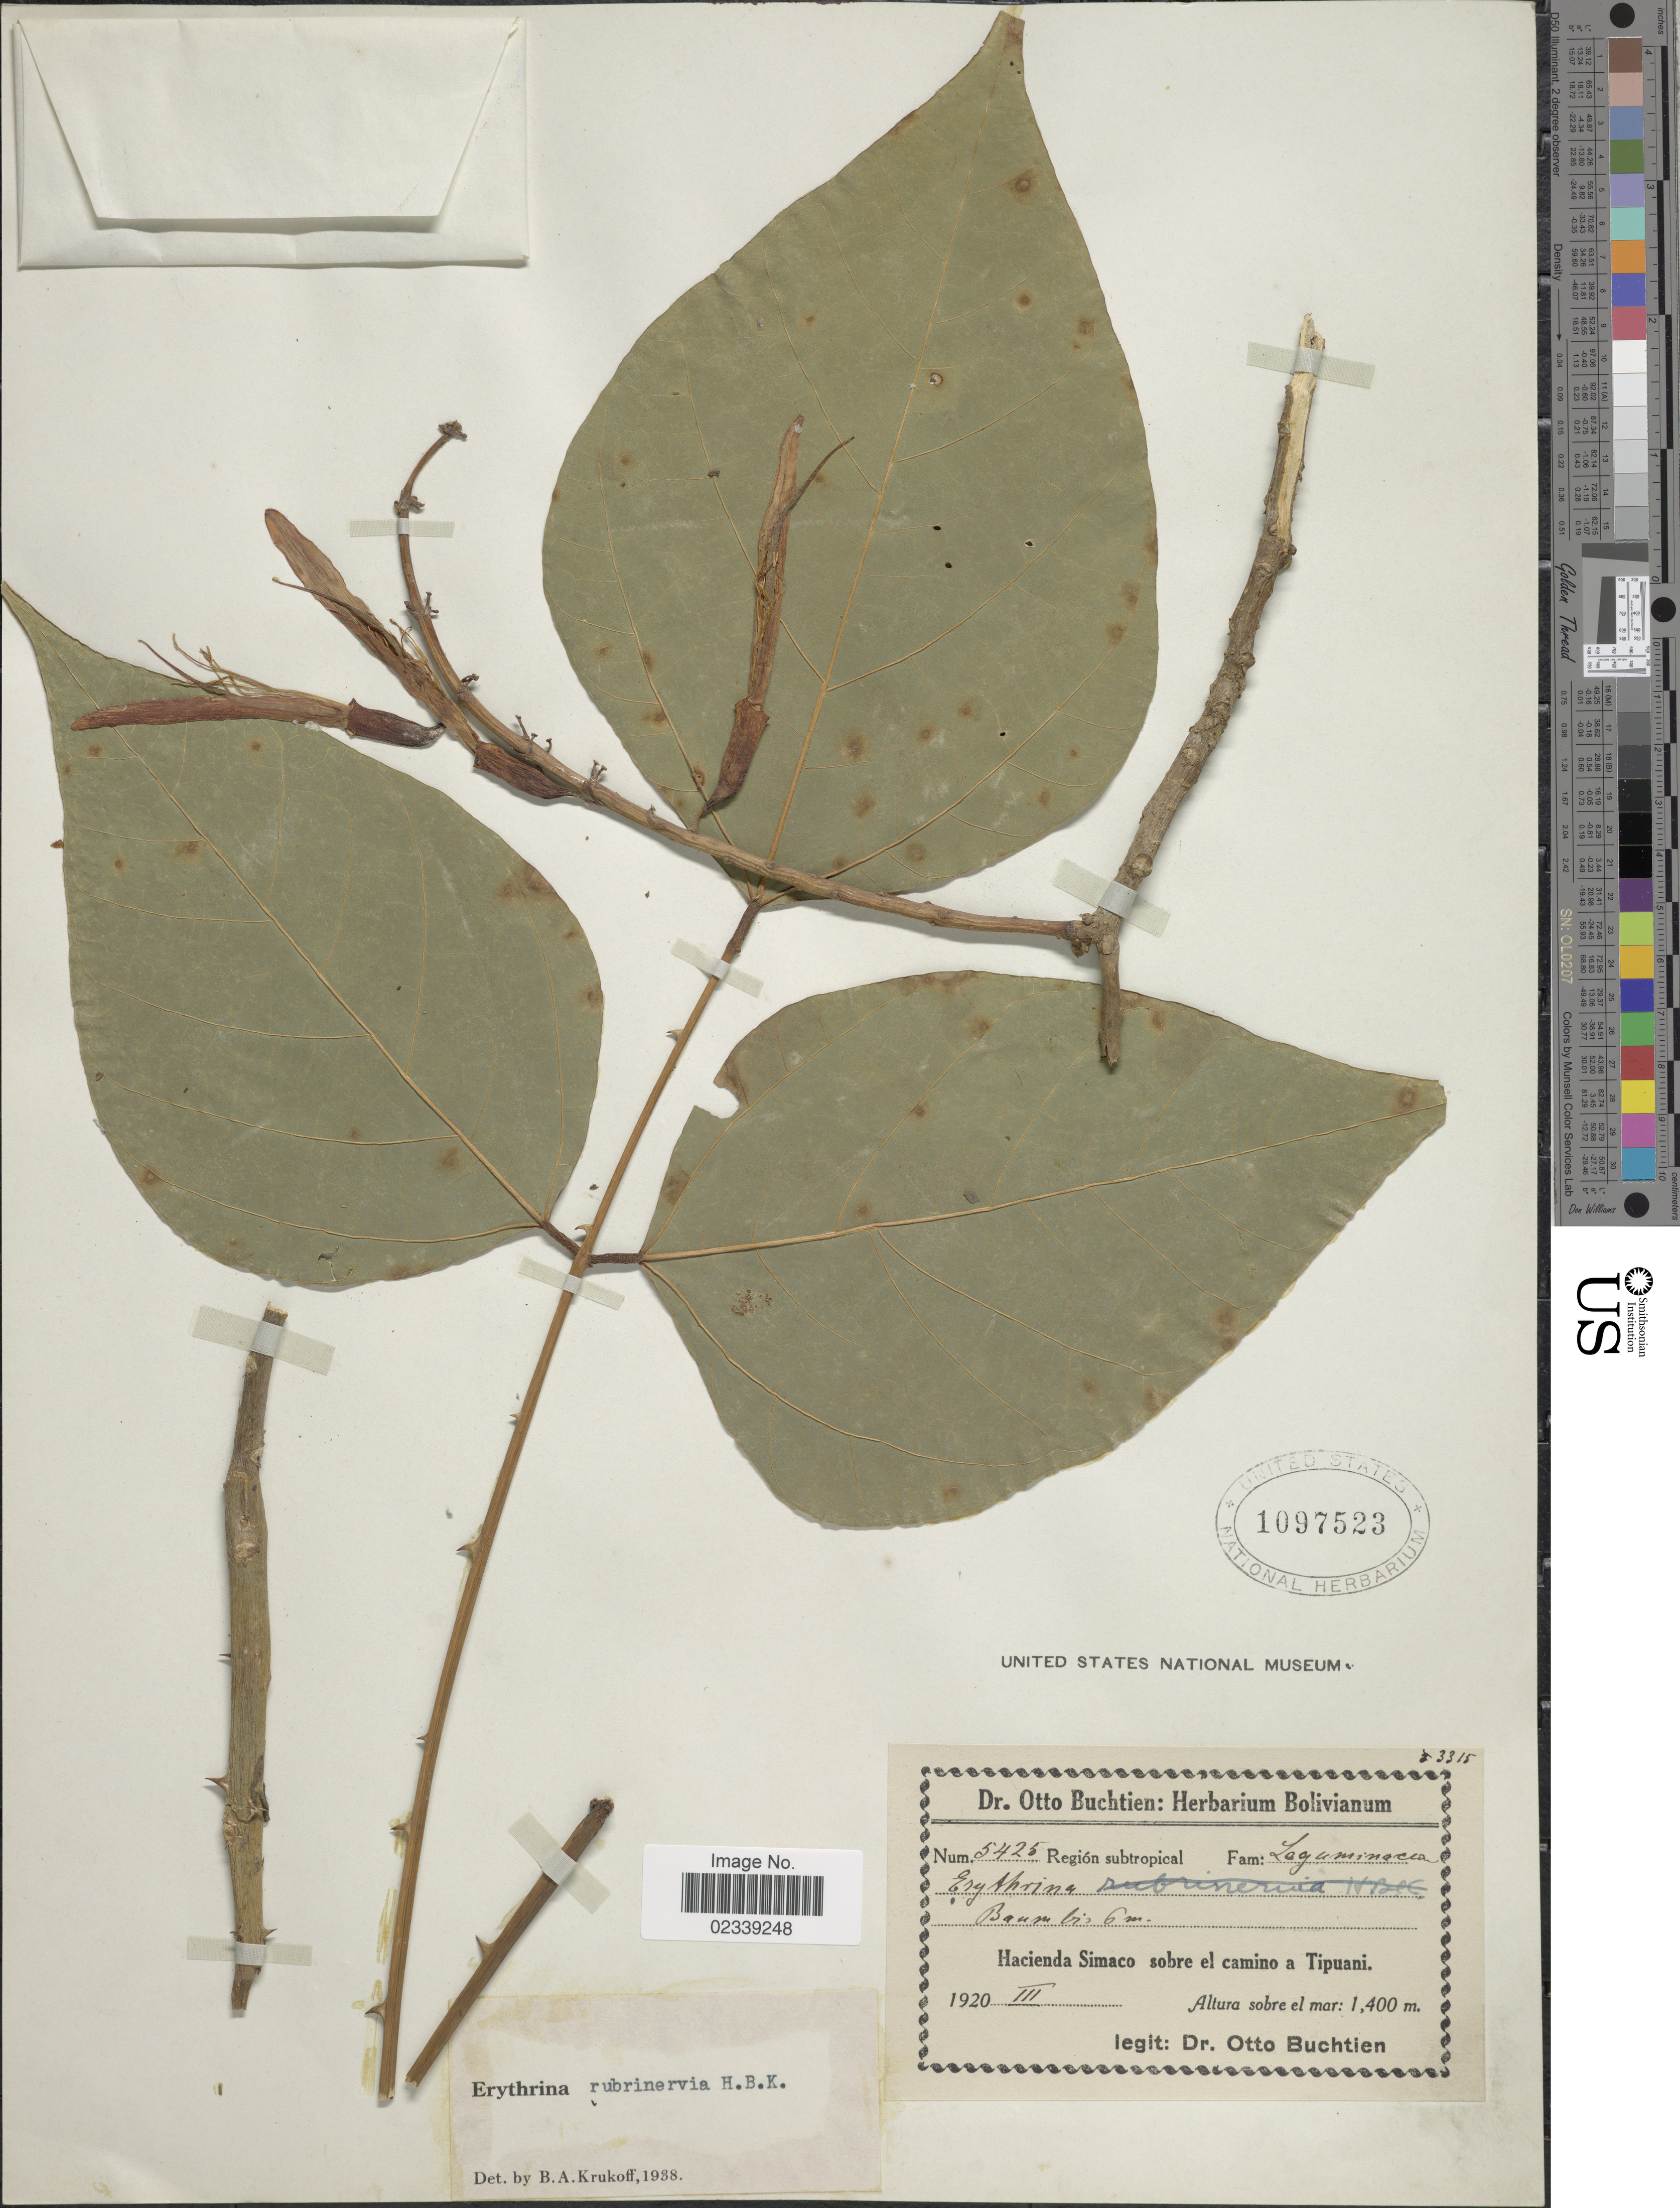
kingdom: Plantae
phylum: Tracheophyta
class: Magnoliopsida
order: Fabales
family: Fabaceae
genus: Erythrina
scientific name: Erythrina rubrinervia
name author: Kunth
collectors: O. Buchtien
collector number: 5425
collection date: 1920-03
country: Bolivia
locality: Hacienda Simaco sobre el camino a Tipuani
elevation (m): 1400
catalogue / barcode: US 1097523